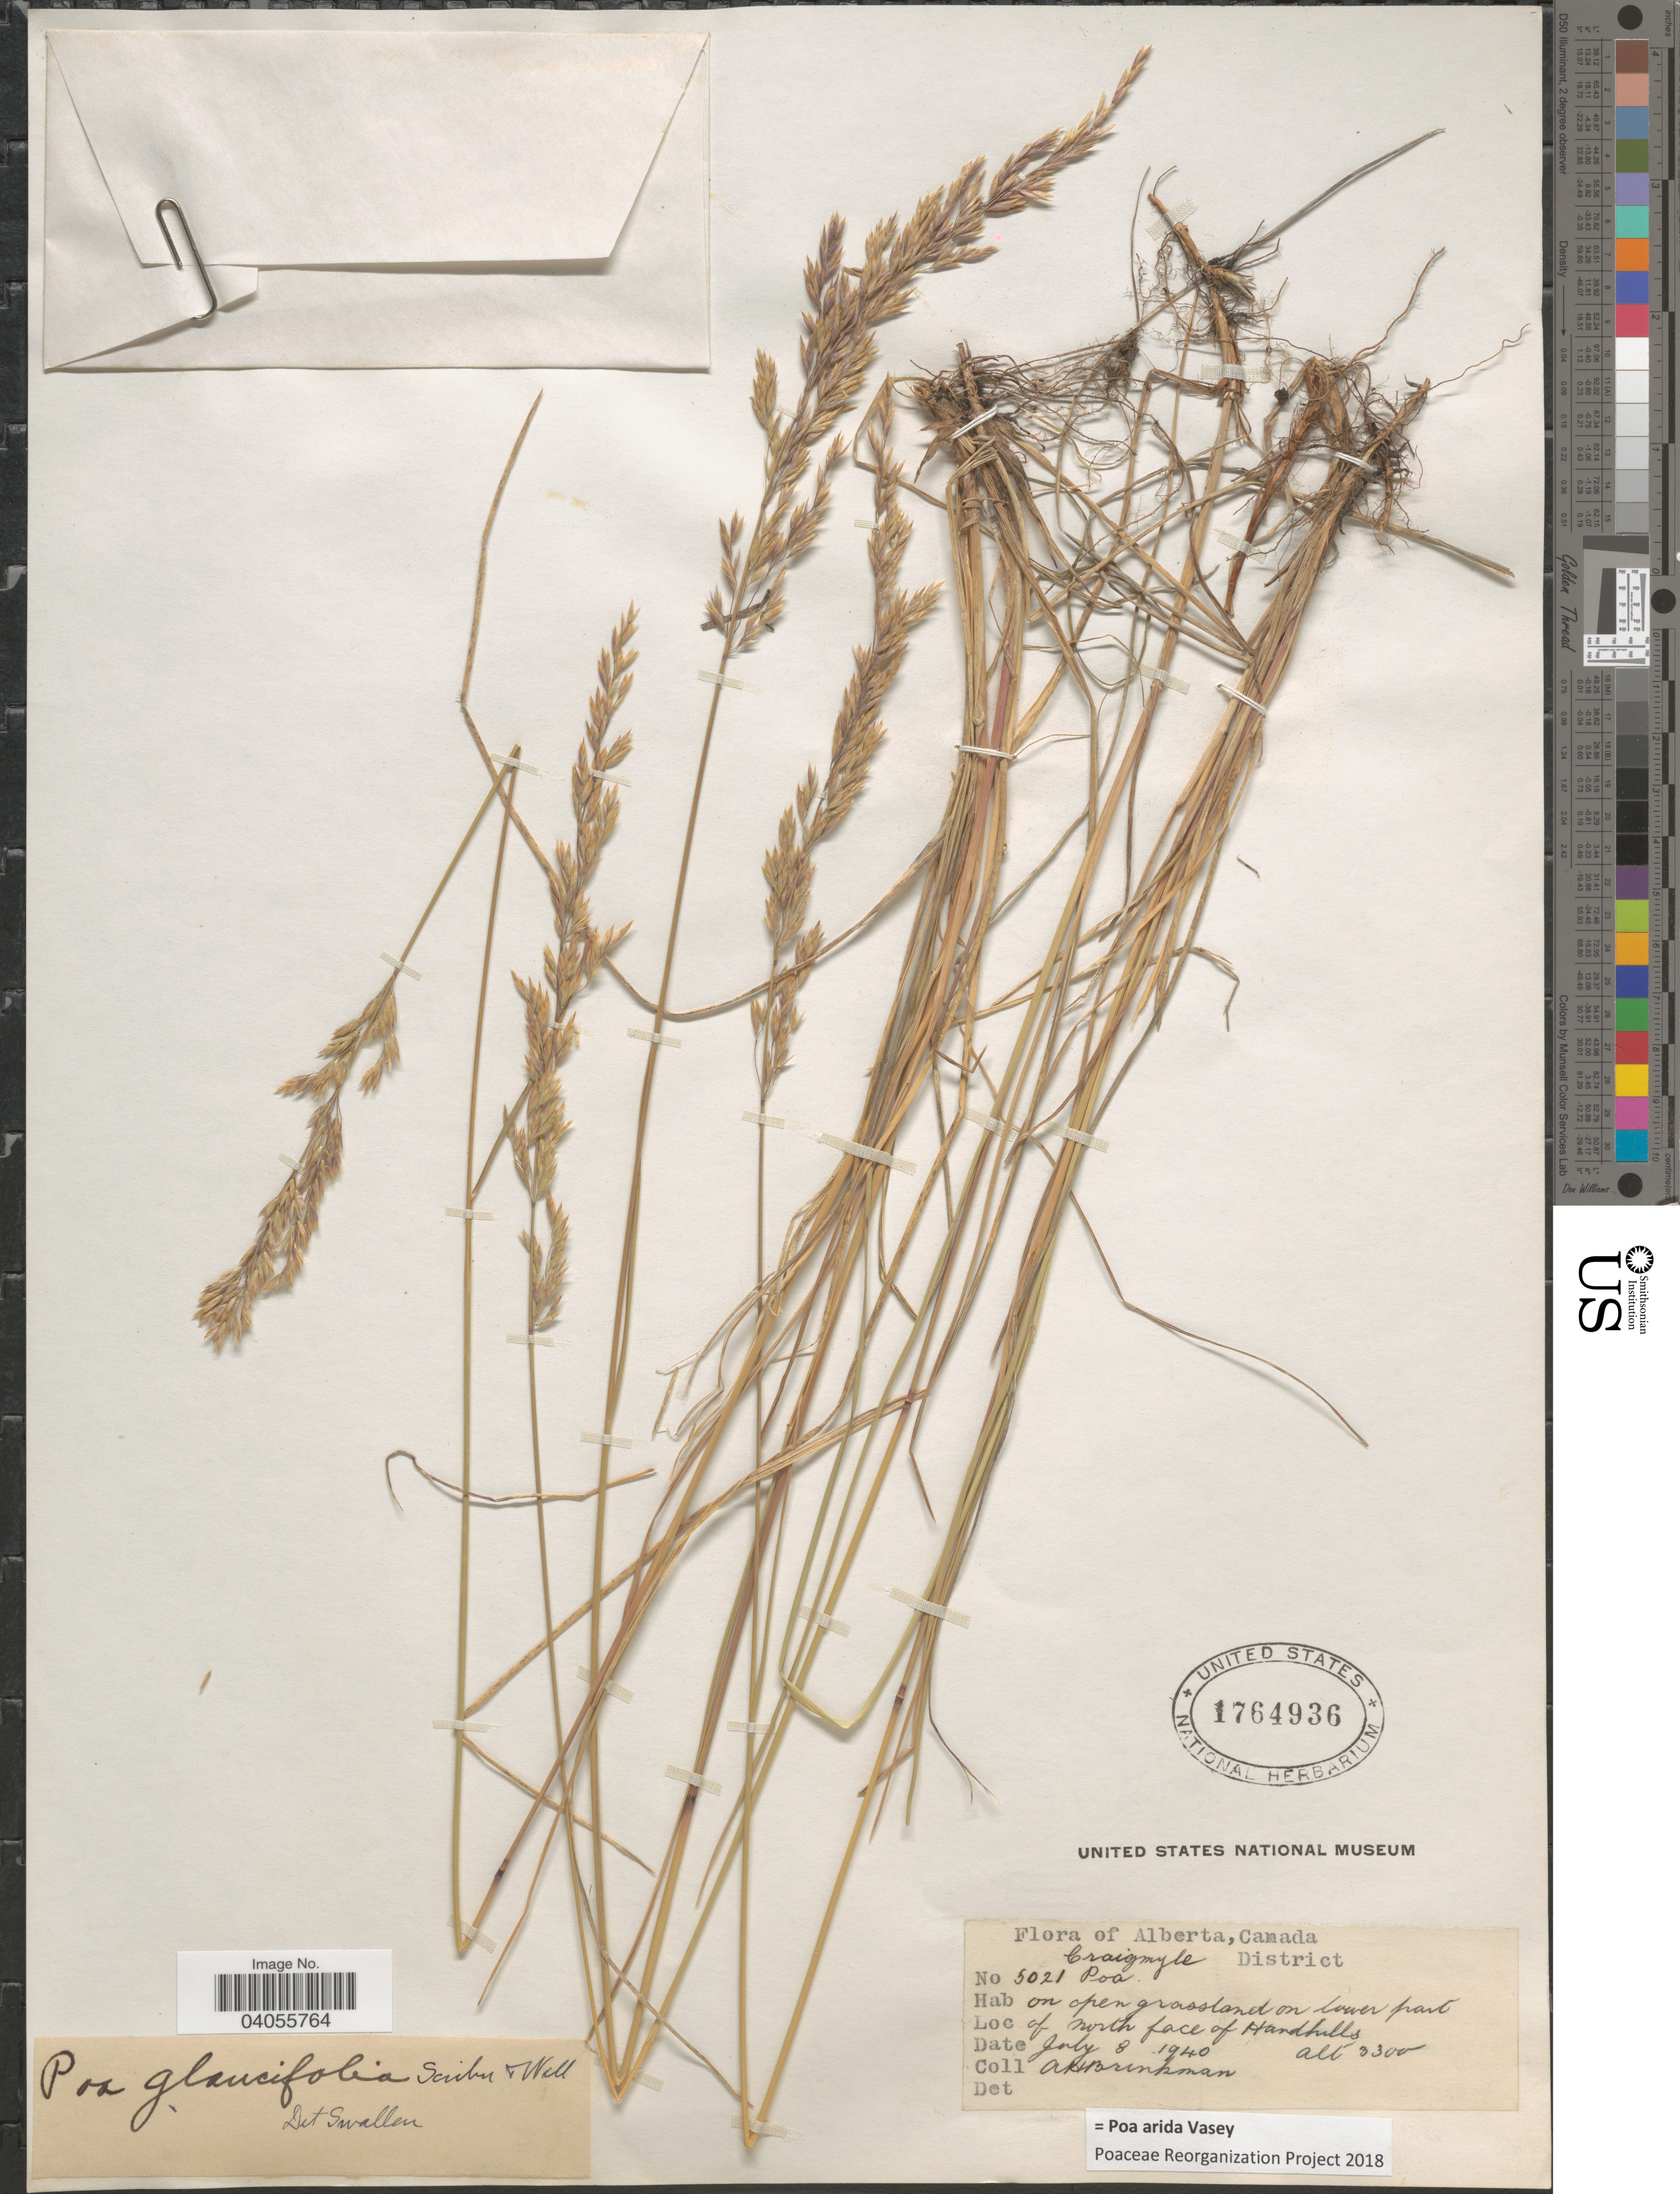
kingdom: Plantae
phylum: Tracheophyta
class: Liliopsida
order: Poales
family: Poaceae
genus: Poa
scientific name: Poa arida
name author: Vasey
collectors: A. Brinkman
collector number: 5021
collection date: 1940-07-08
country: Canada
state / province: Alberta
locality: Craigmyle District. On open grassland on lower part of north face of Handhills.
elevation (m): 1006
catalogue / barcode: US 1764936